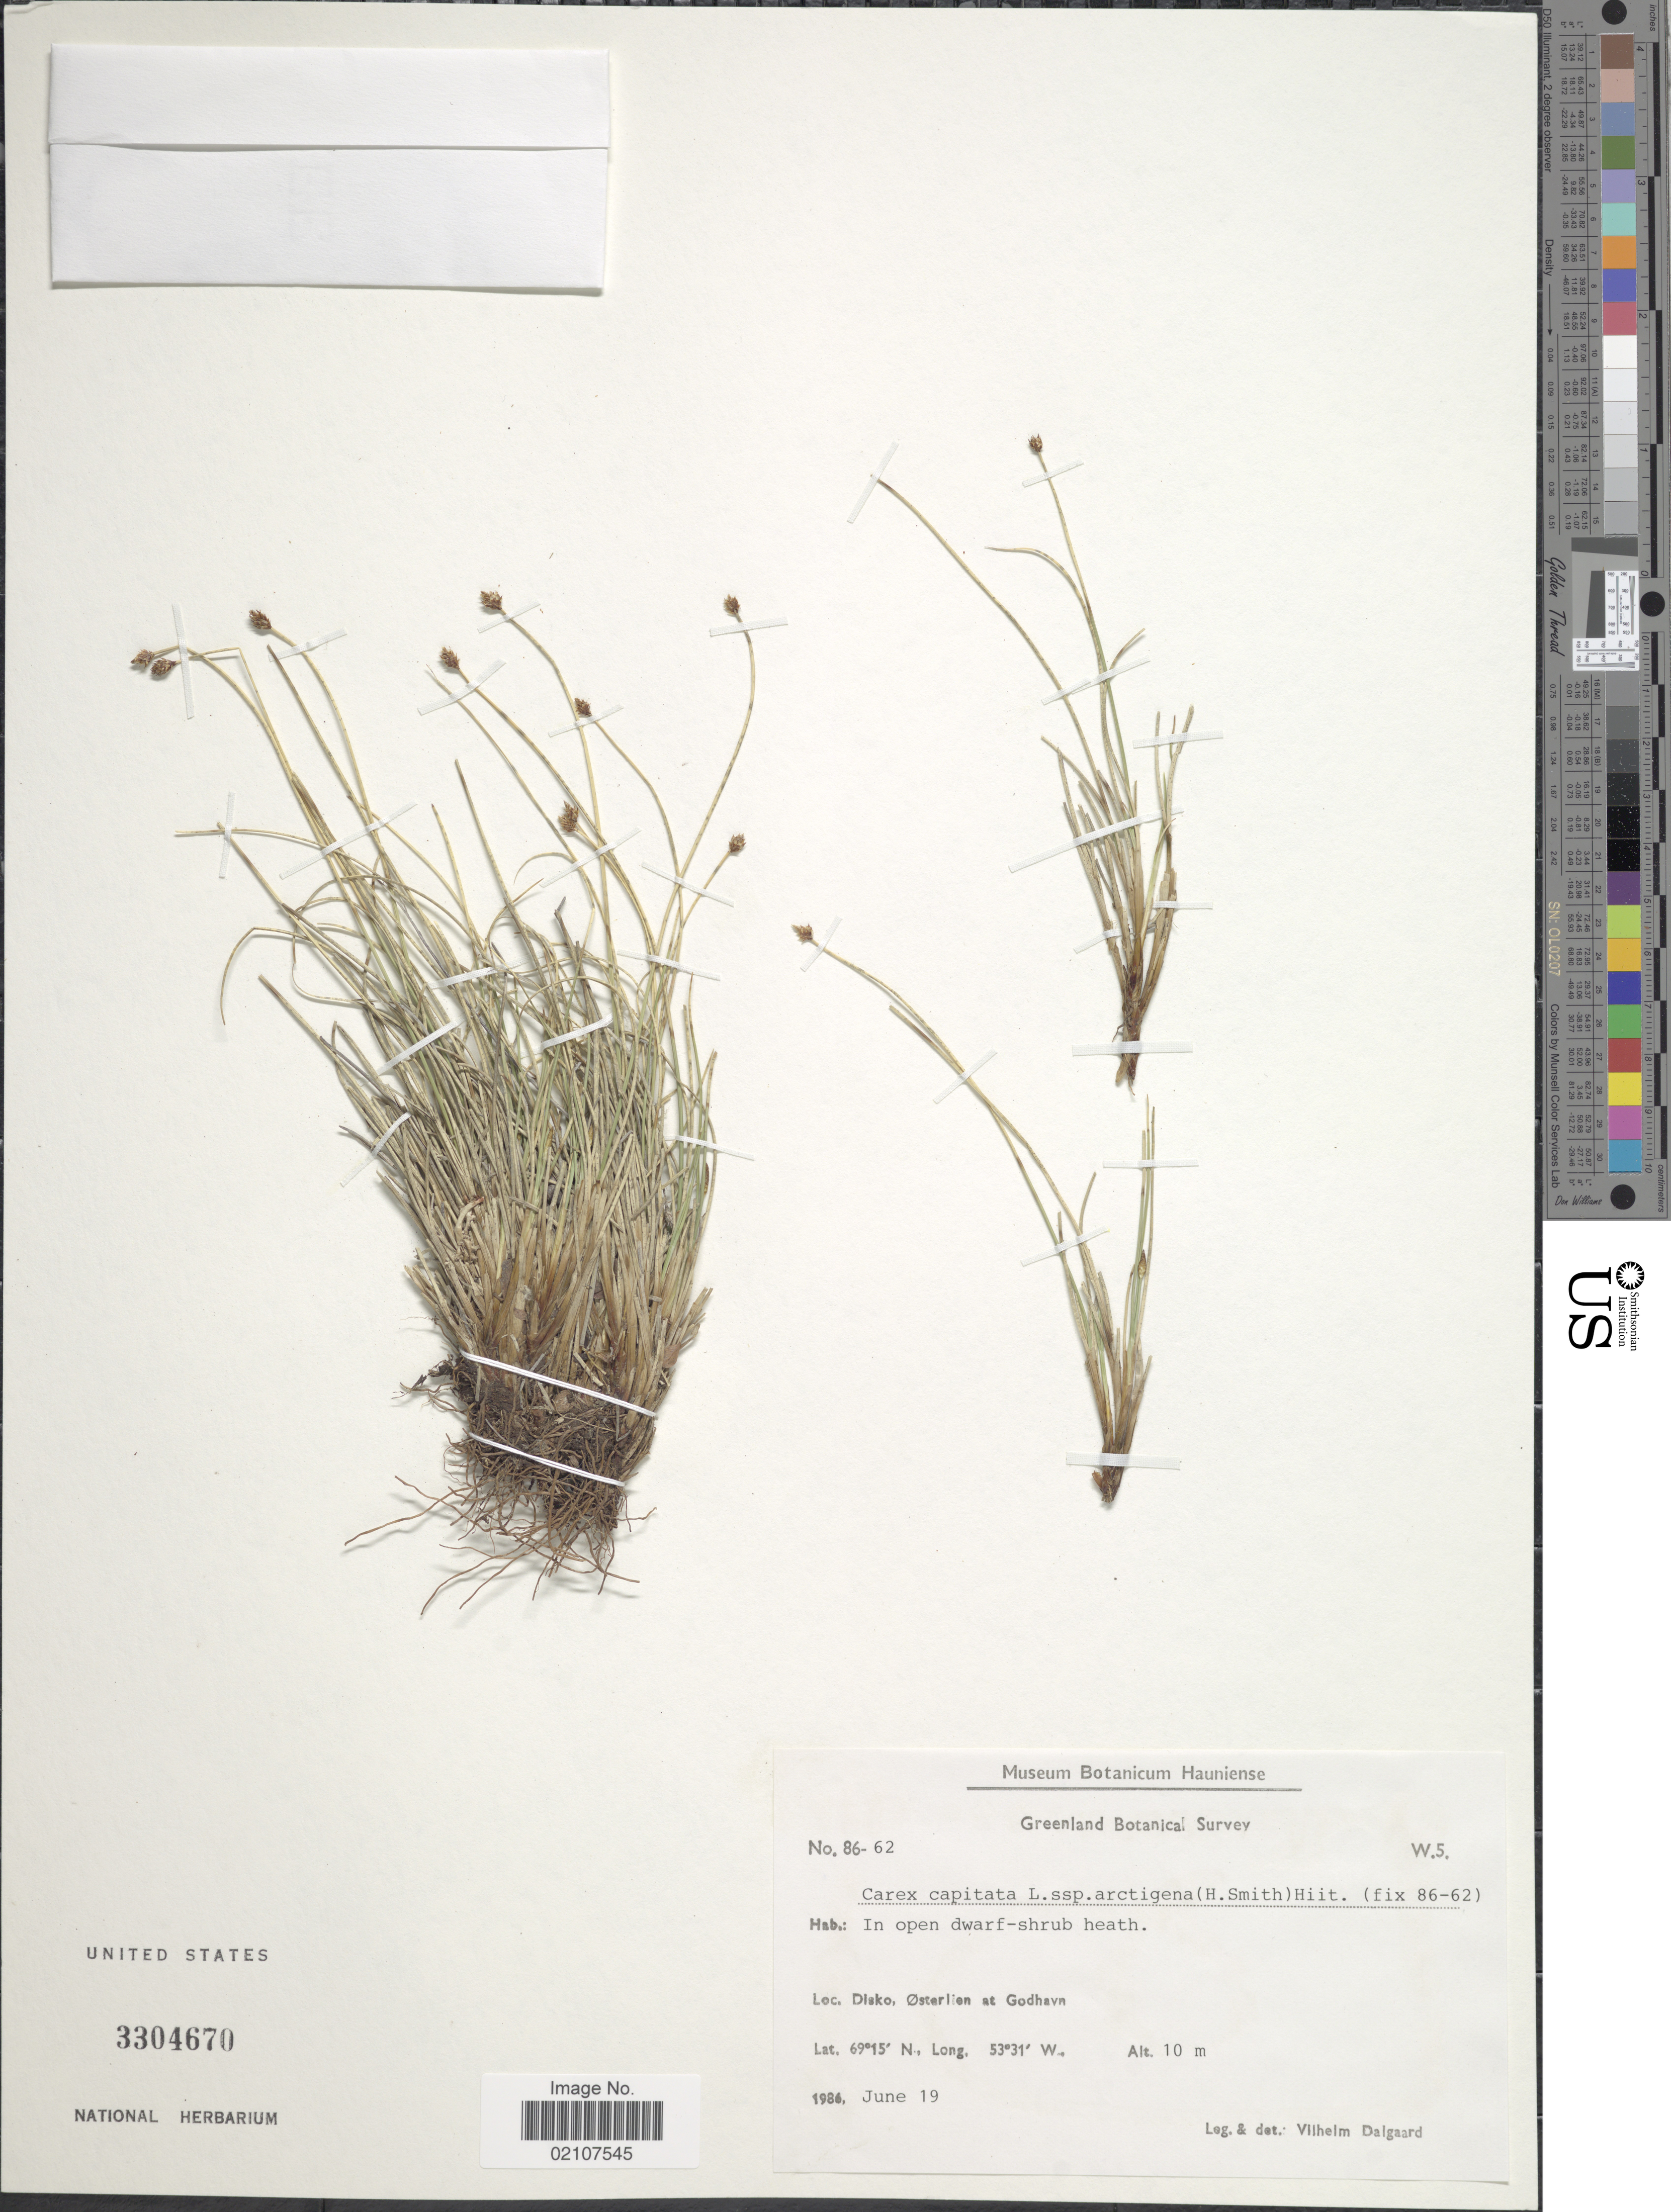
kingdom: Plantae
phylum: Tracheophyta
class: Liliopsida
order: Poales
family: Cyperaceae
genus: Carex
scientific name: Carex capitata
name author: L.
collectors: V. Dalgaard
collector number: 86-62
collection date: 1986-06-19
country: Greenland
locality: Disko, Østerlien at Godhaven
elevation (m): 10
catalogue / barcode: US 3304670